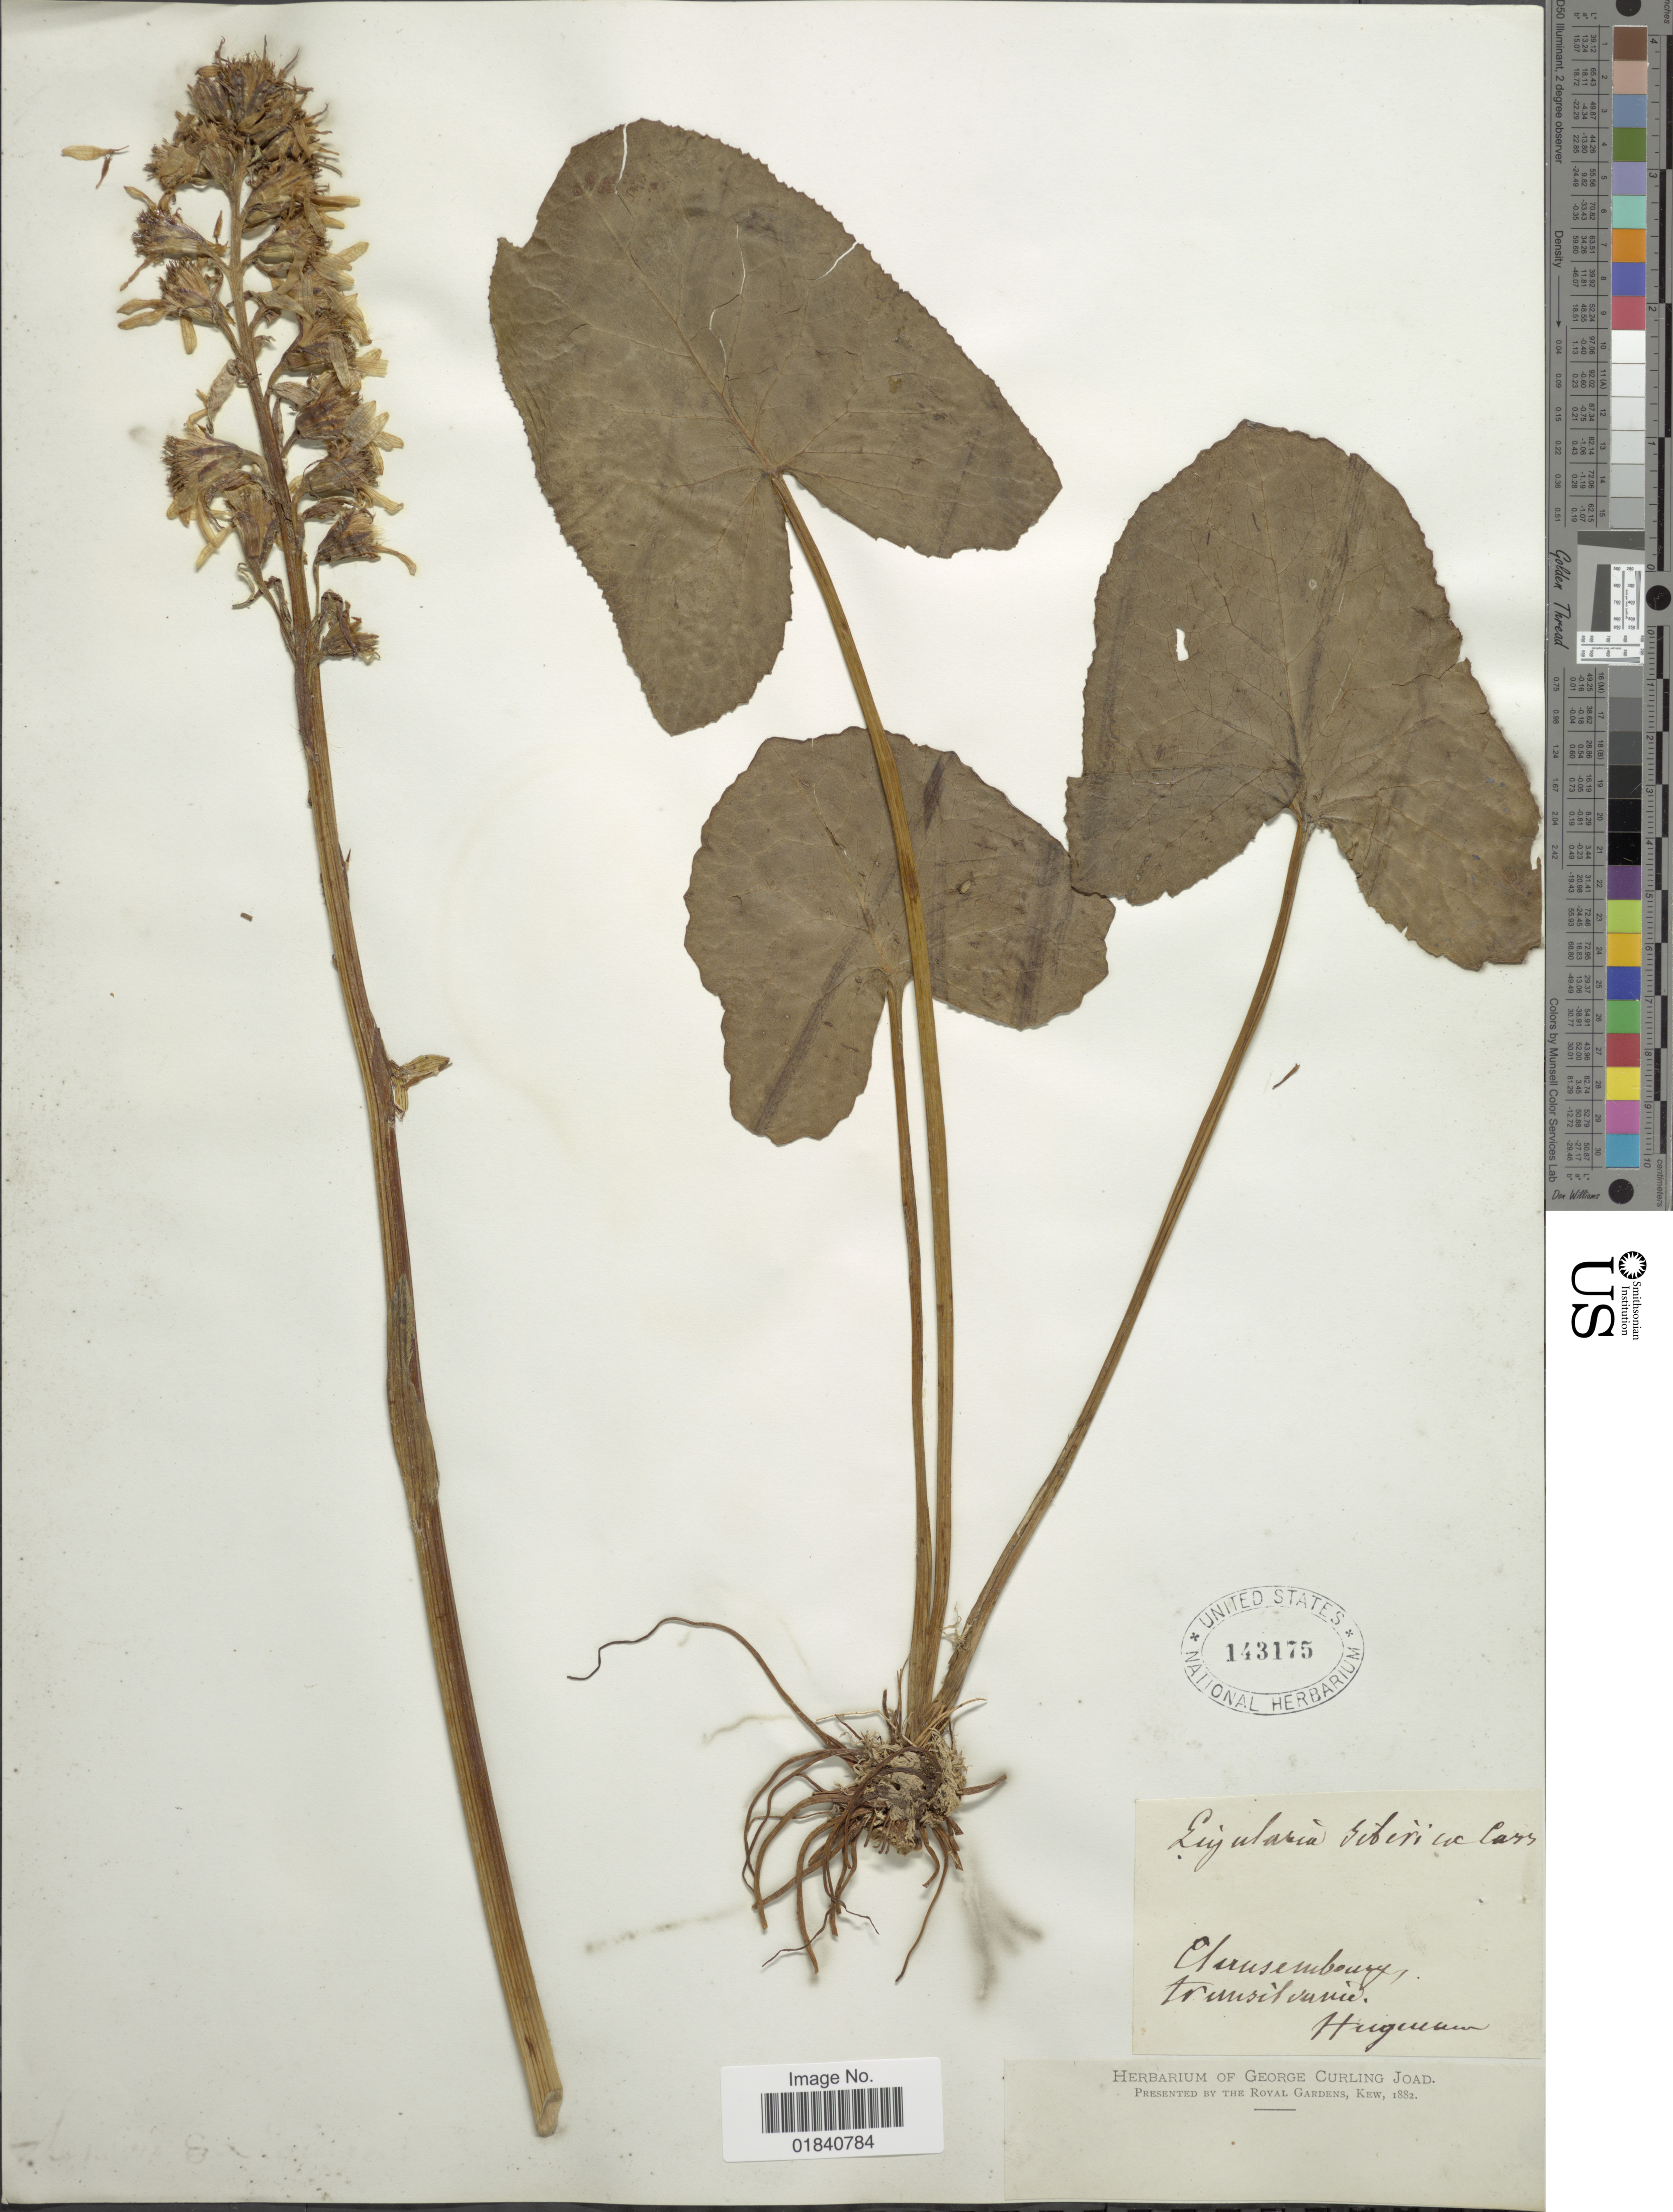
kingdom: Plantae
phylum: Tracheophyta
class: Magnoliopsida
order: Asterales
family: Asteraceae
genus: Senecio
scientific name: Senecio sibiruca Cass. comb. ined.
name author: Cass.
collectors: Huguenin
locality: Elerusembourg [interpreted]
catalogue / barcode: US 143175